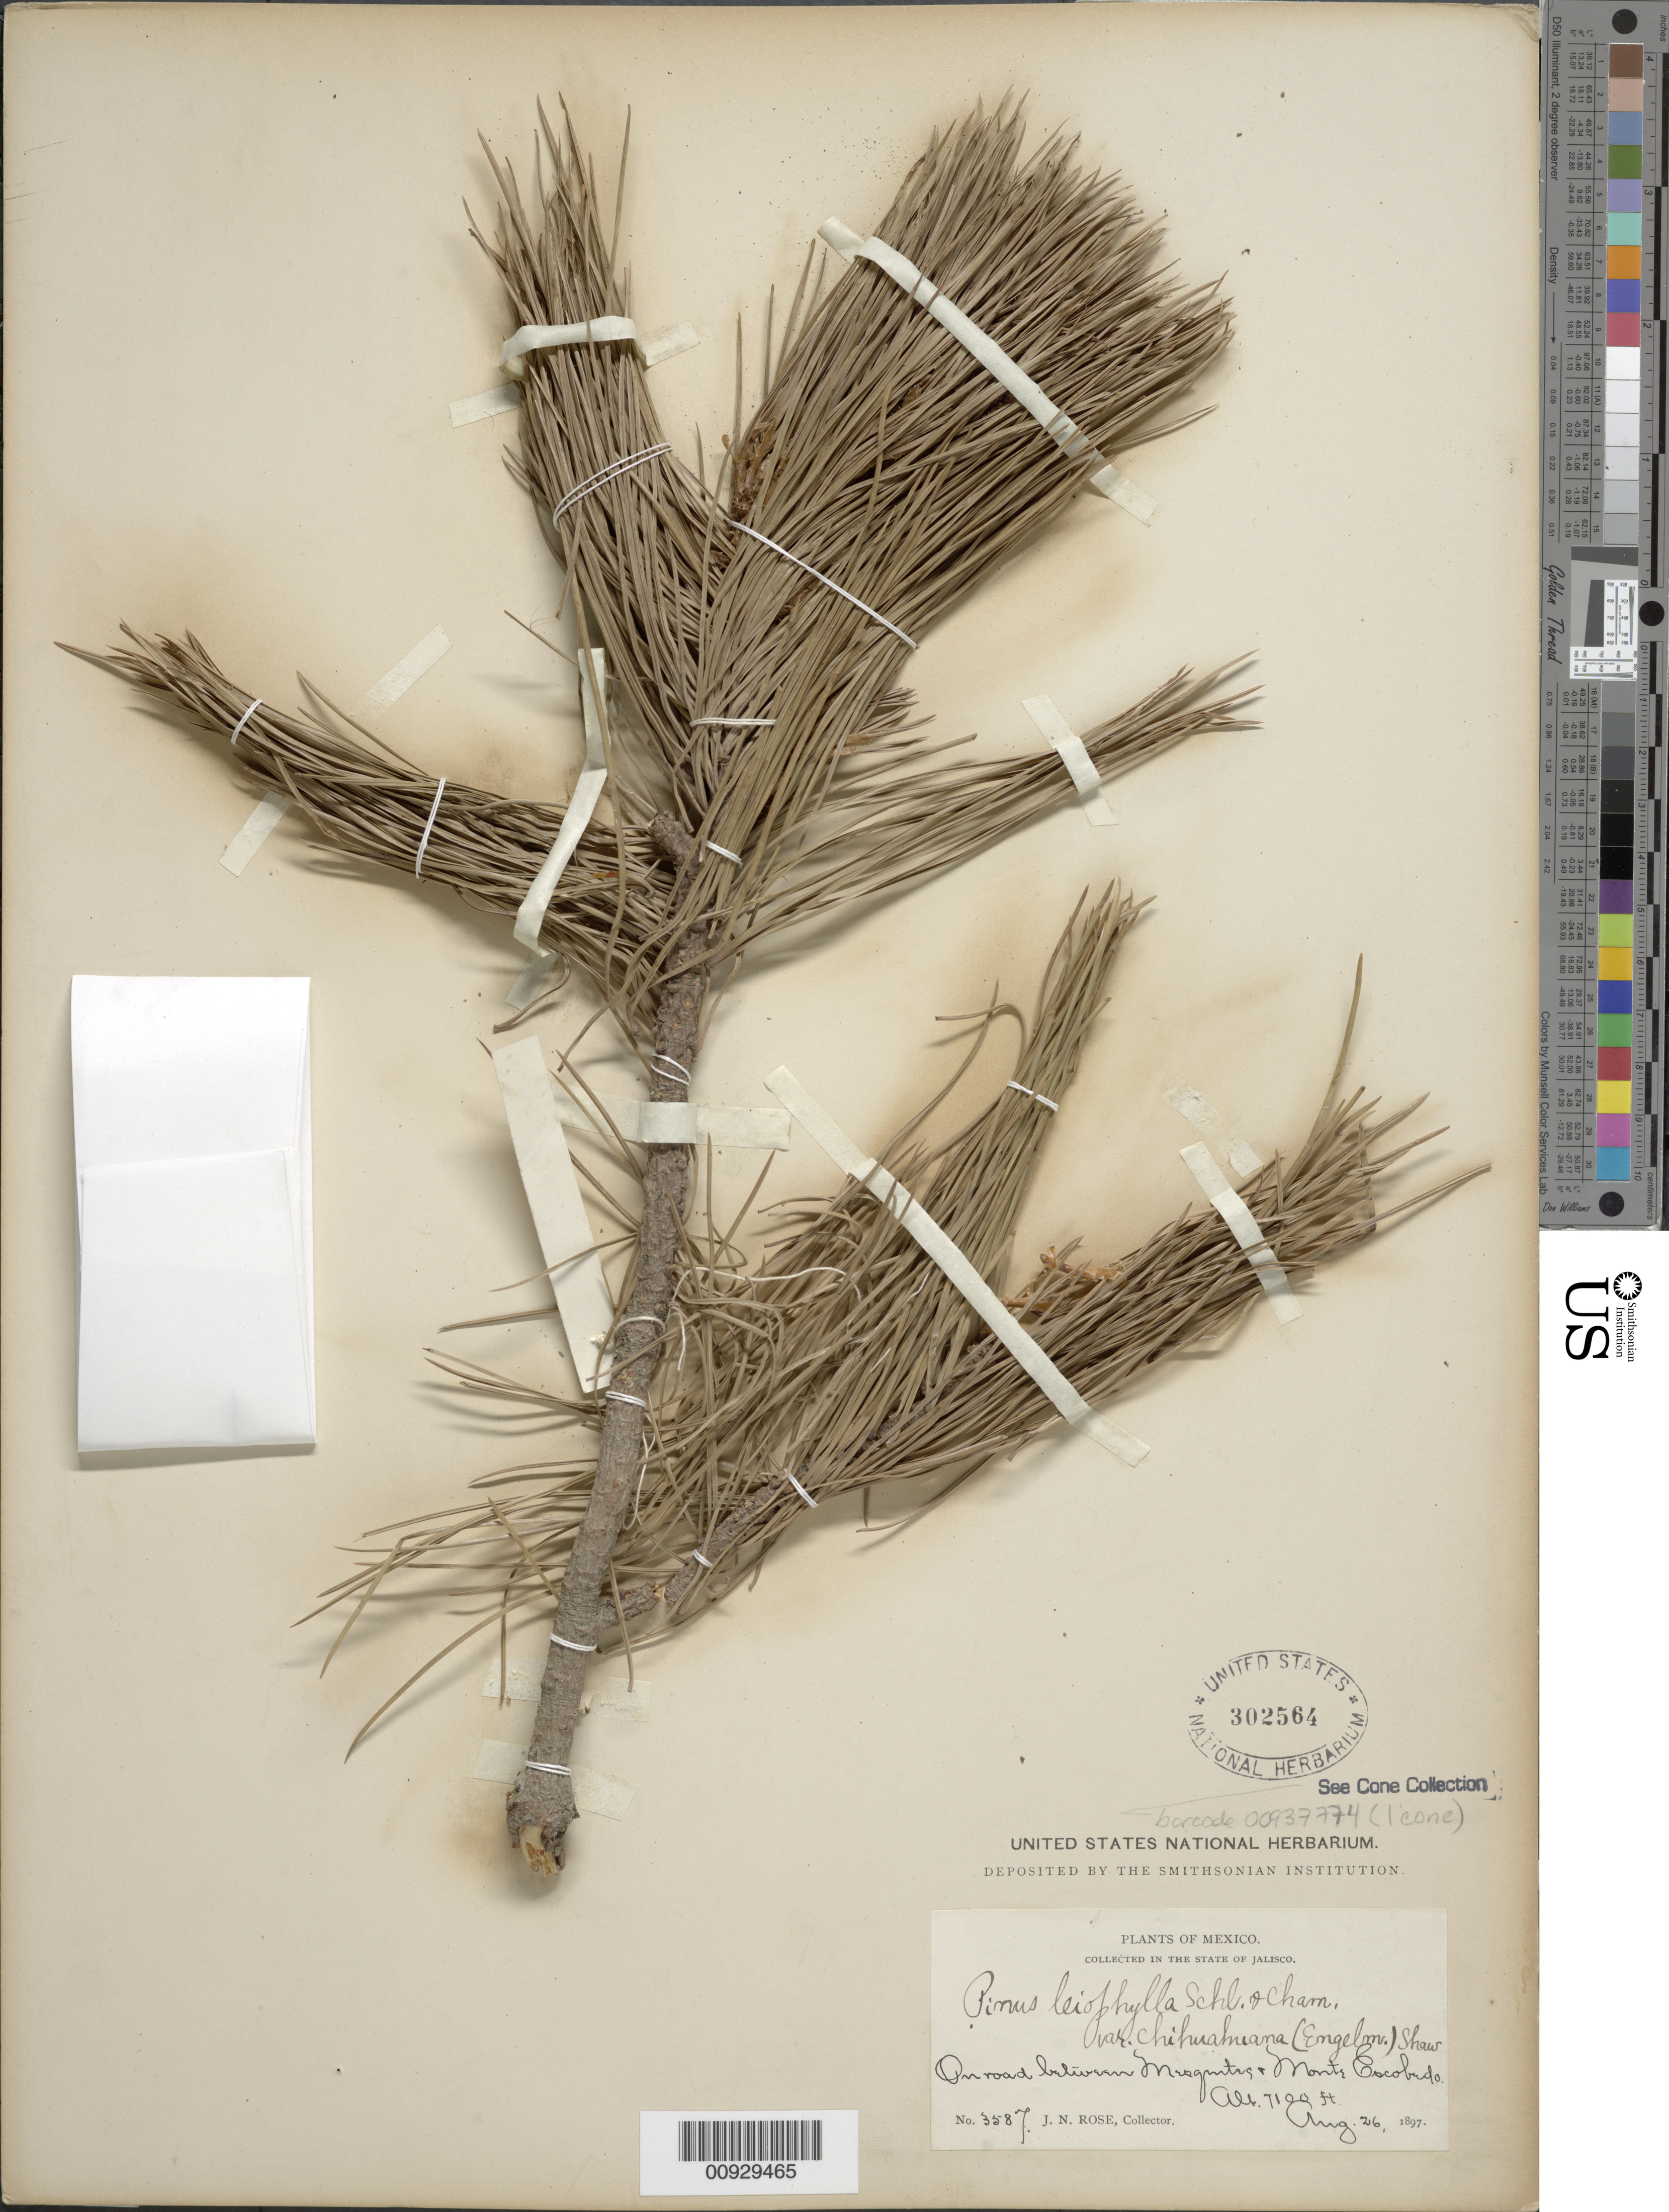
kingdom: Plantae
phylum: Tracheophyta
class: Pinopsida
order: Pinales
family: Pinaceae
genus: Pinus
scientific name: Pinus leiophylla var. chihuahuana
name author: (Engelm.) Shaw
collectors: J. N. Rose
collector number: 3587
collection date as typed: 26 Aug 1897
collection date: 1897-08-26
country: Mexico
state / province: Jalisco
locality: On road between Mesquites & Monte Escobedo.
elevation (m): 2164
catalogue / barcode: US 302564